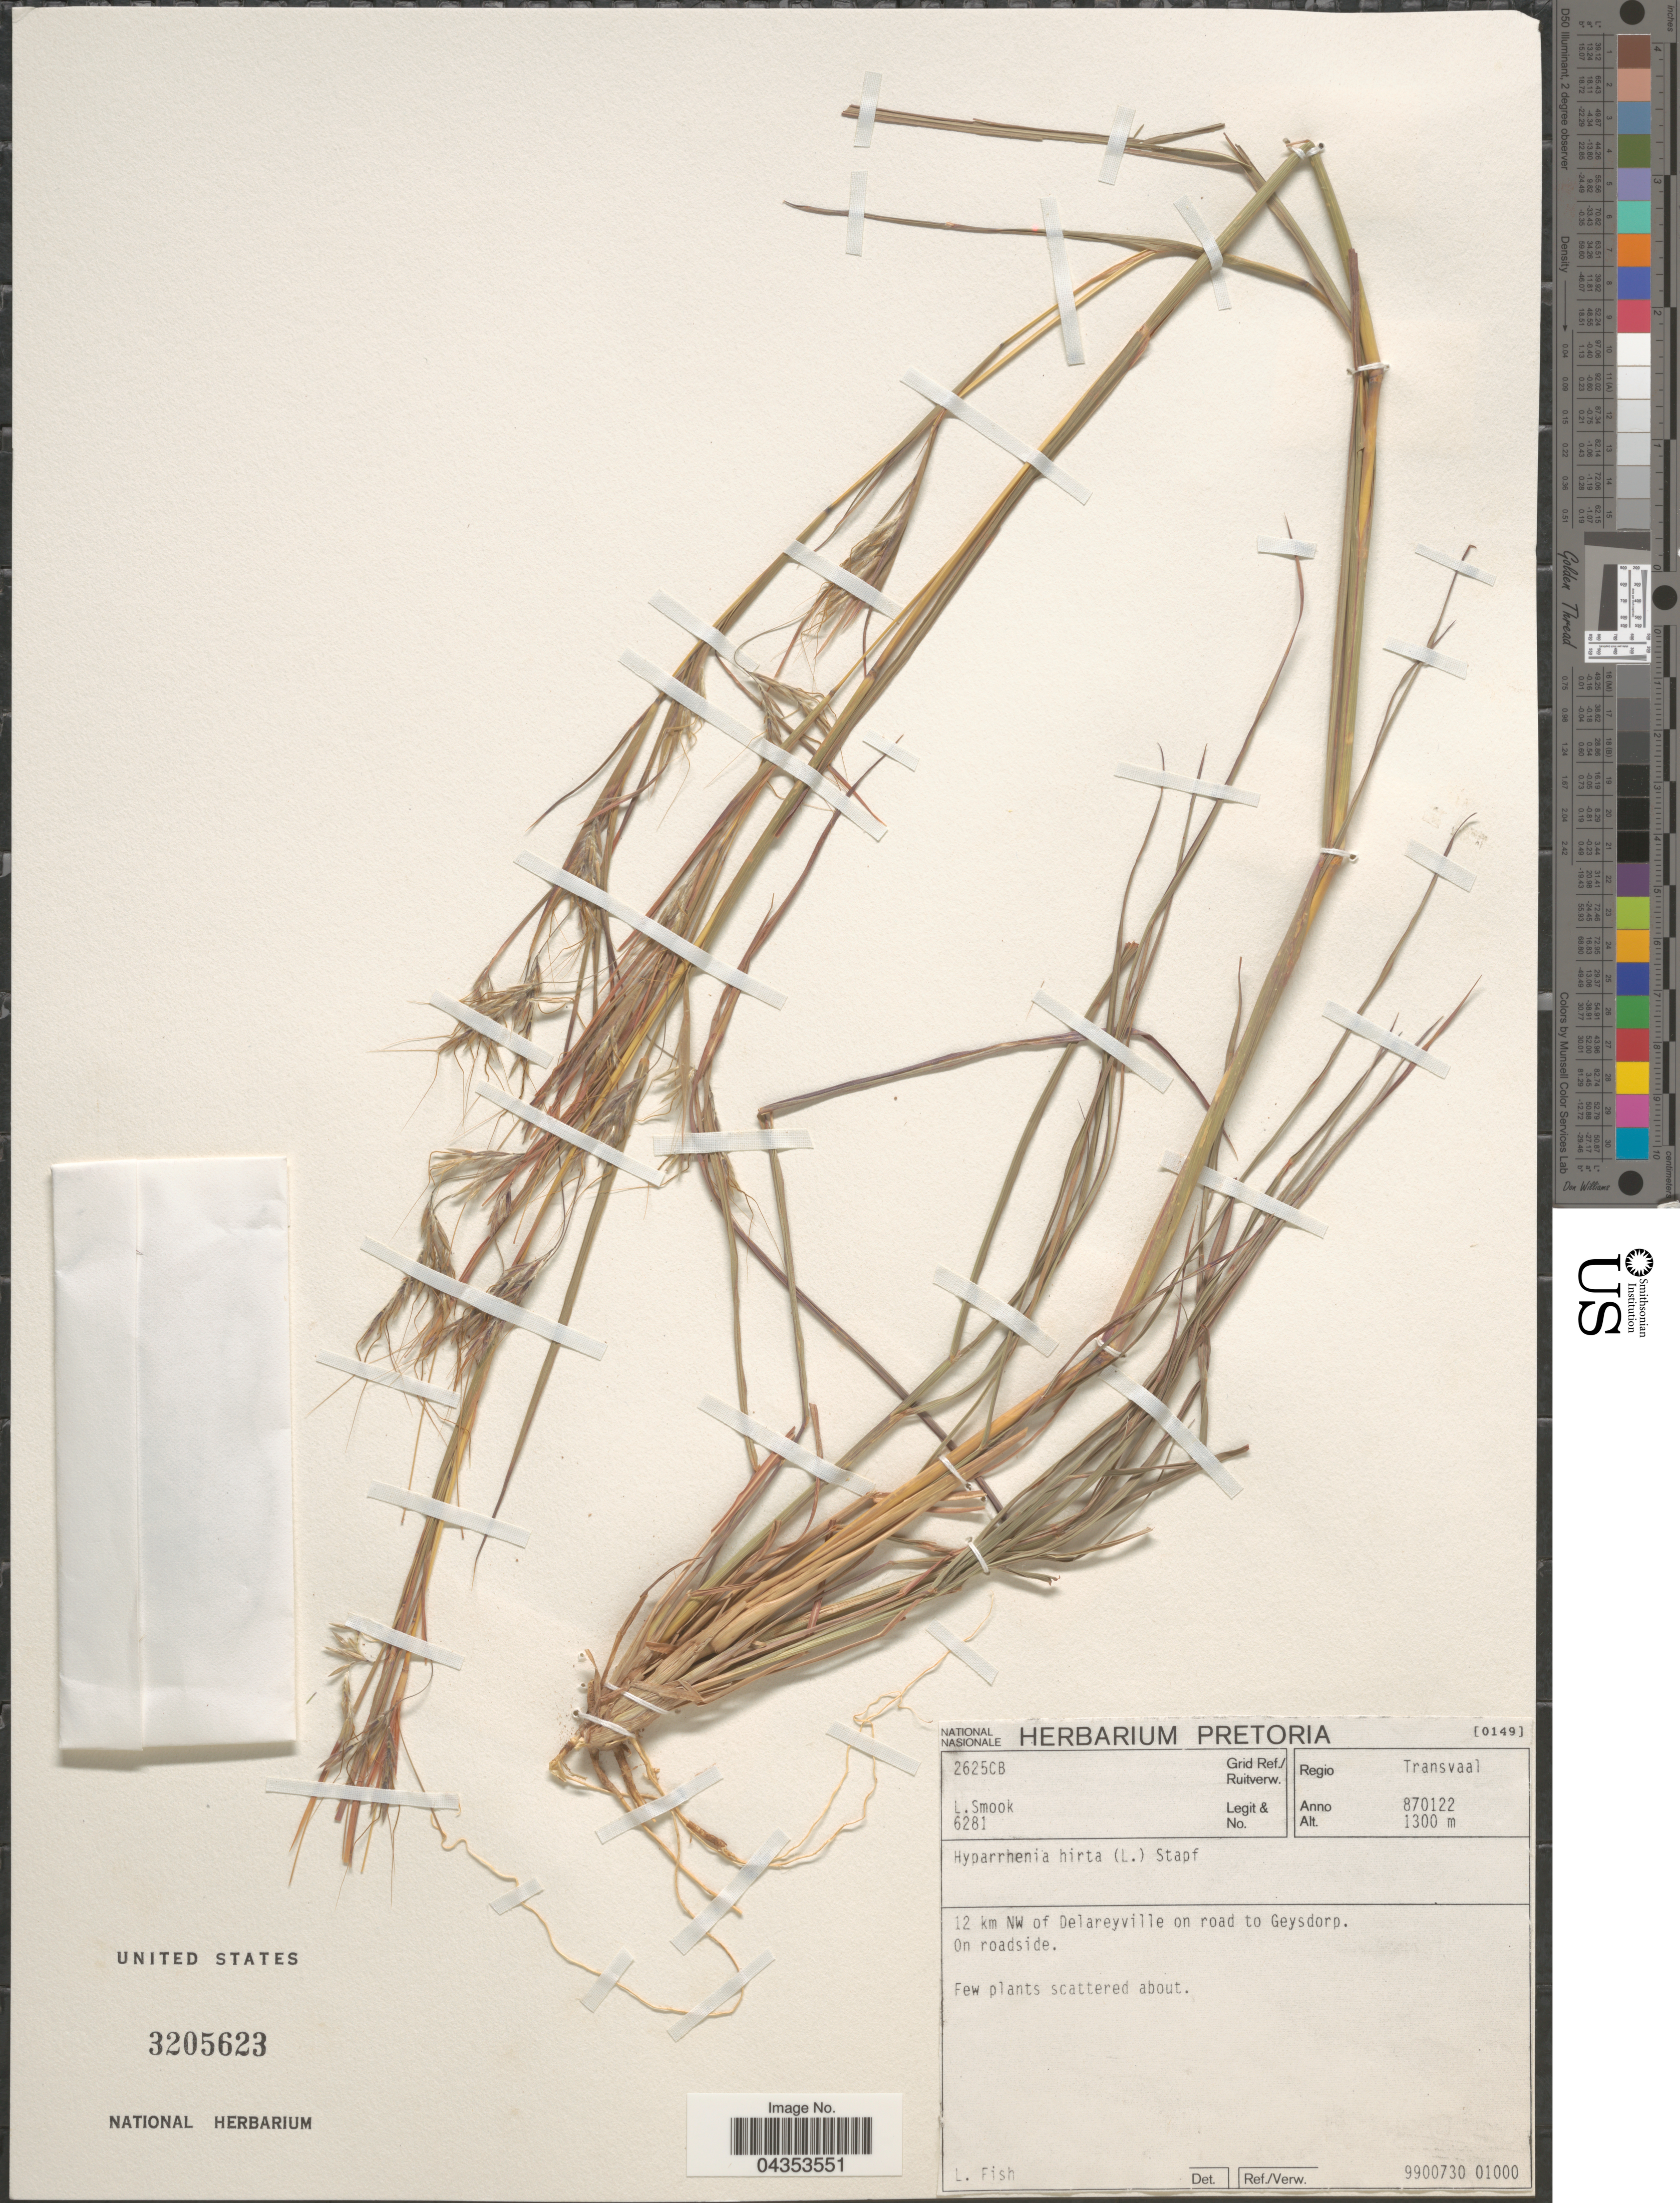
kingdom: Plantae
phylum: Tracheophyta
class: Liliopsida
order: Poales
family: Poaceae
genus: Hyparrhenia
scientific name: Hyparrhenia hirta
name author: (L.) Stapf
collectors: L. Smook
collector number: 6281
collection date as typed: Transcribed d/m/y: 22/1/87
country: South Africa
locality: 2625CB Grid Ref./Ruitverw. Regio Transvaal. 12 km NW of Delareyville on road to Geysdorp. On roadside.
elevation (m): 1300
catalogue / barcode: US 3205623